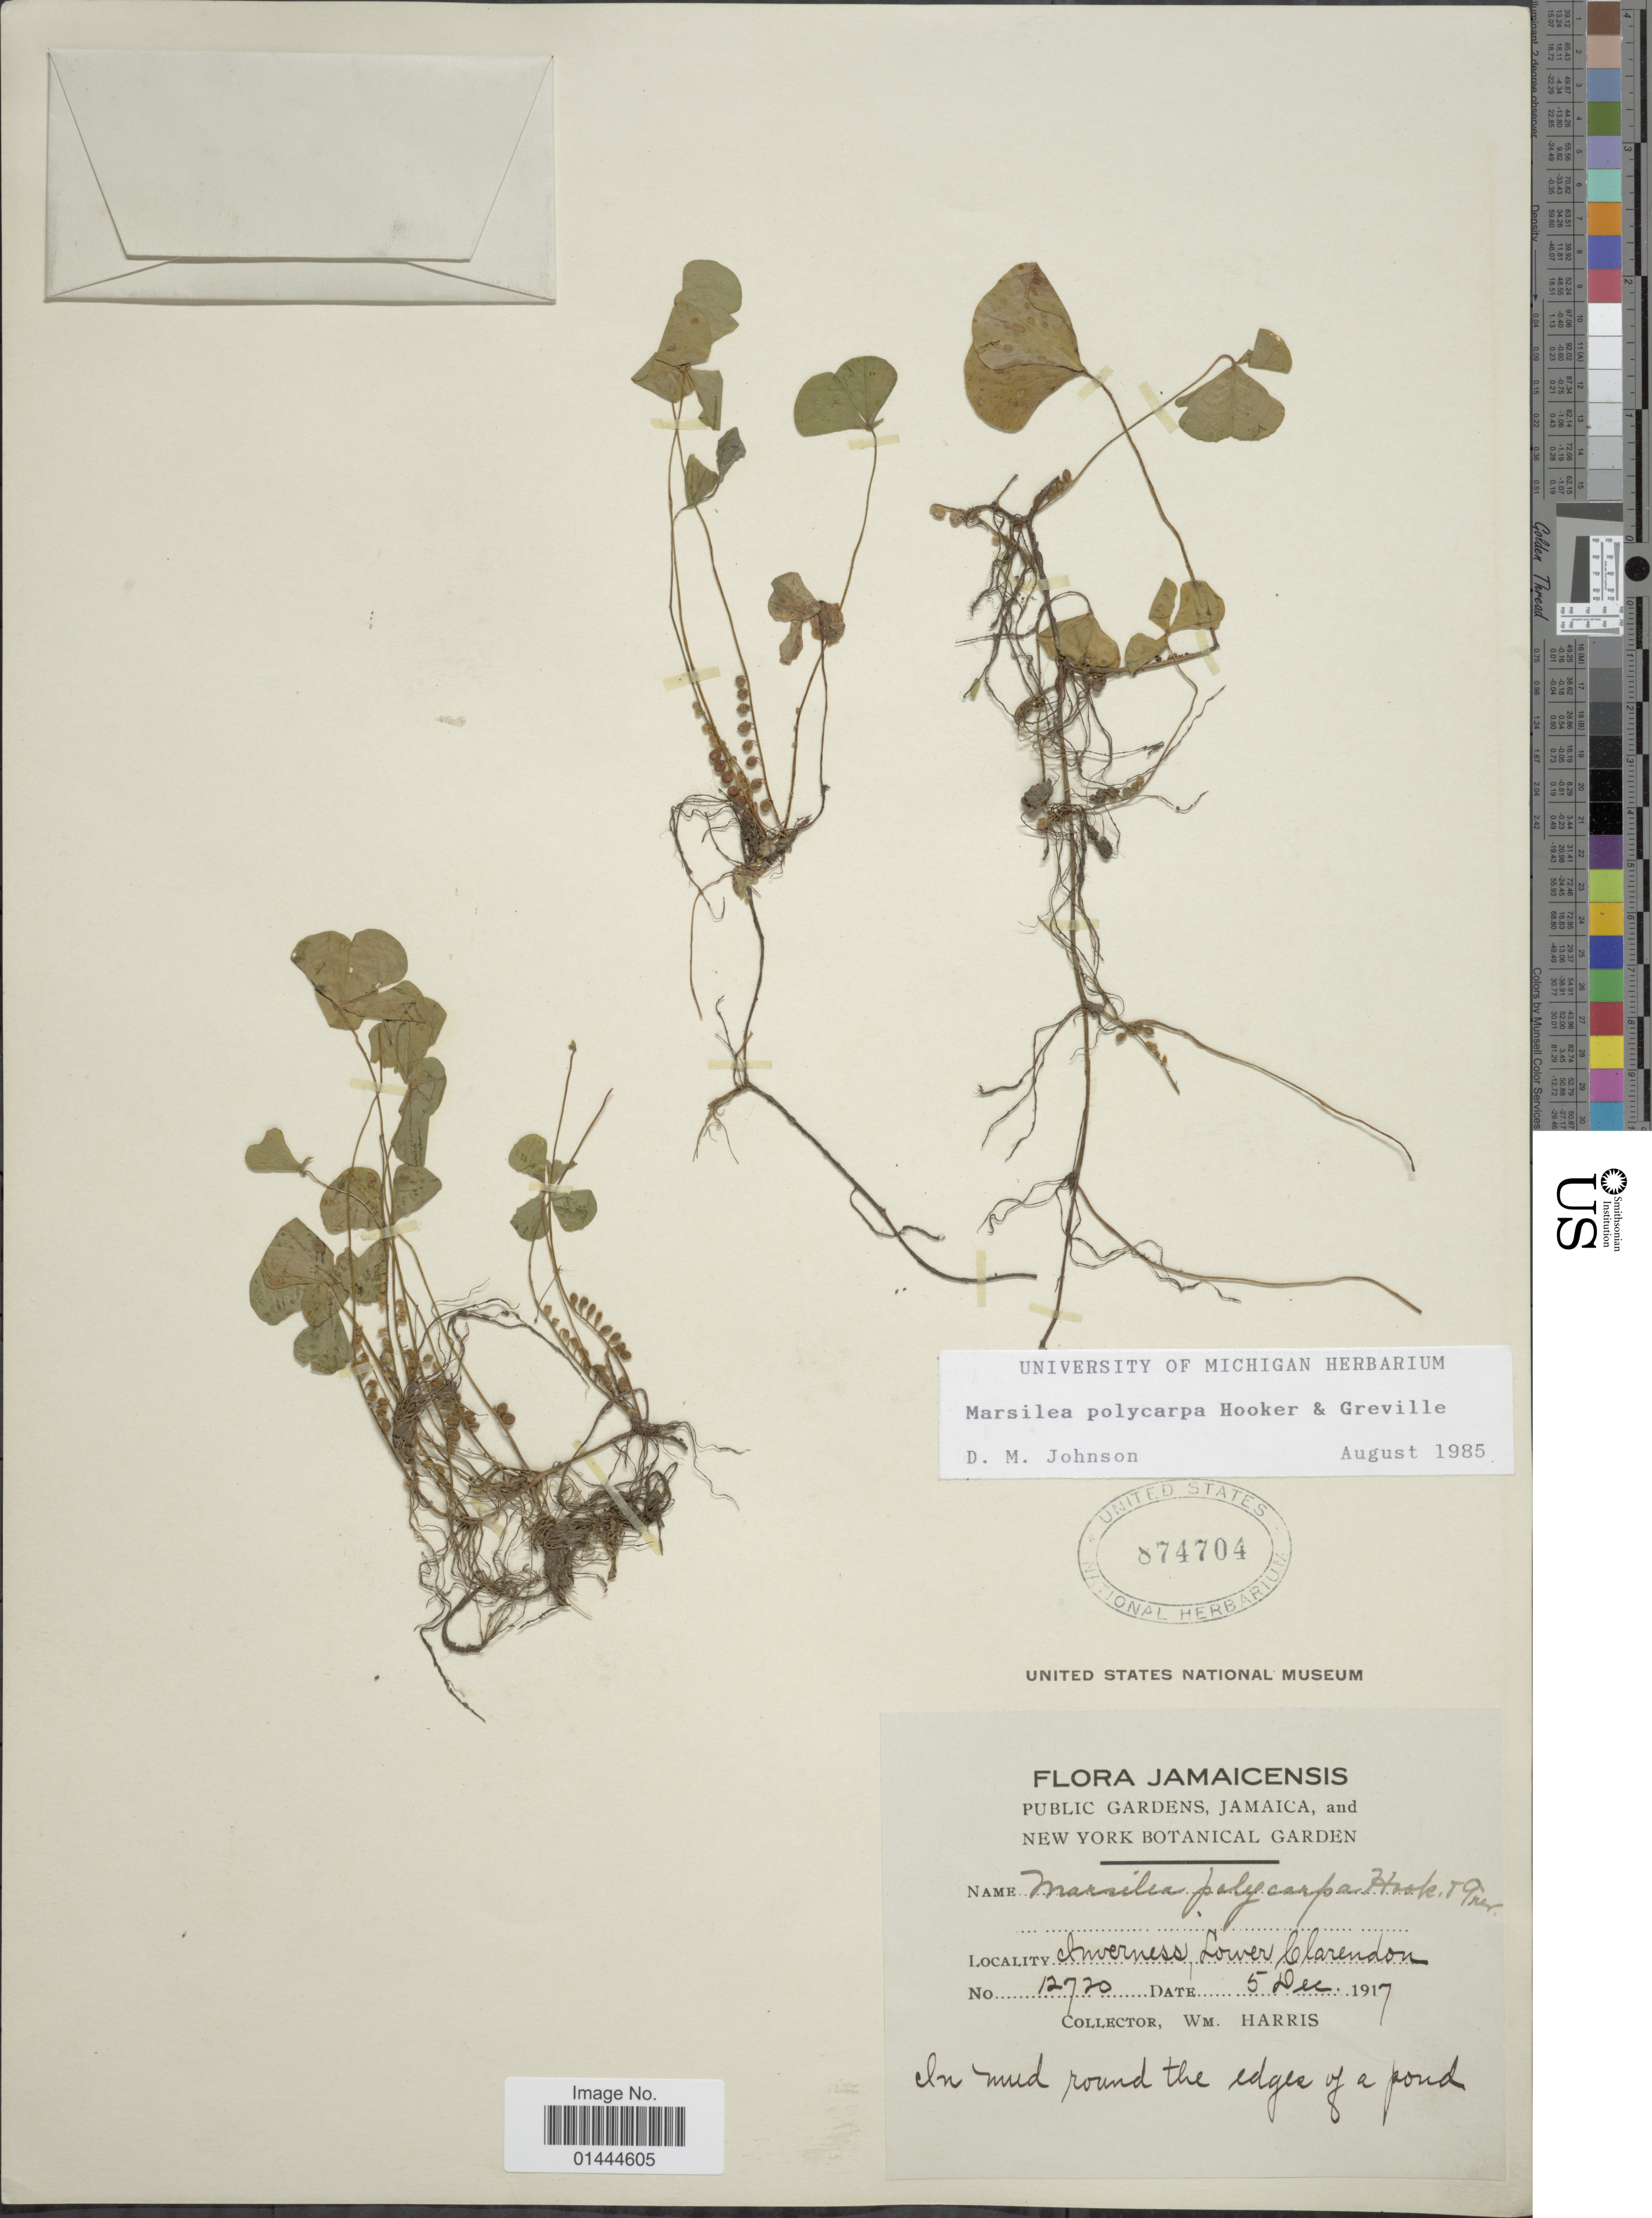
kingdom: Plantae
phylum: Tracheophyta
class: Polypodiopsida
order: Salviniales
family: Marsileaceae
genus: Marsilea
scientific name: Marsilea polycarpa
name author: Hook. & Grev.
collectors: W. H. Harris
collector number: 12720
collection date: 1917-12-05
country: Jamaica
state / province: Clarendon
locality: Inverness, Lower Clarendon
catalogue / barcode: US 874704